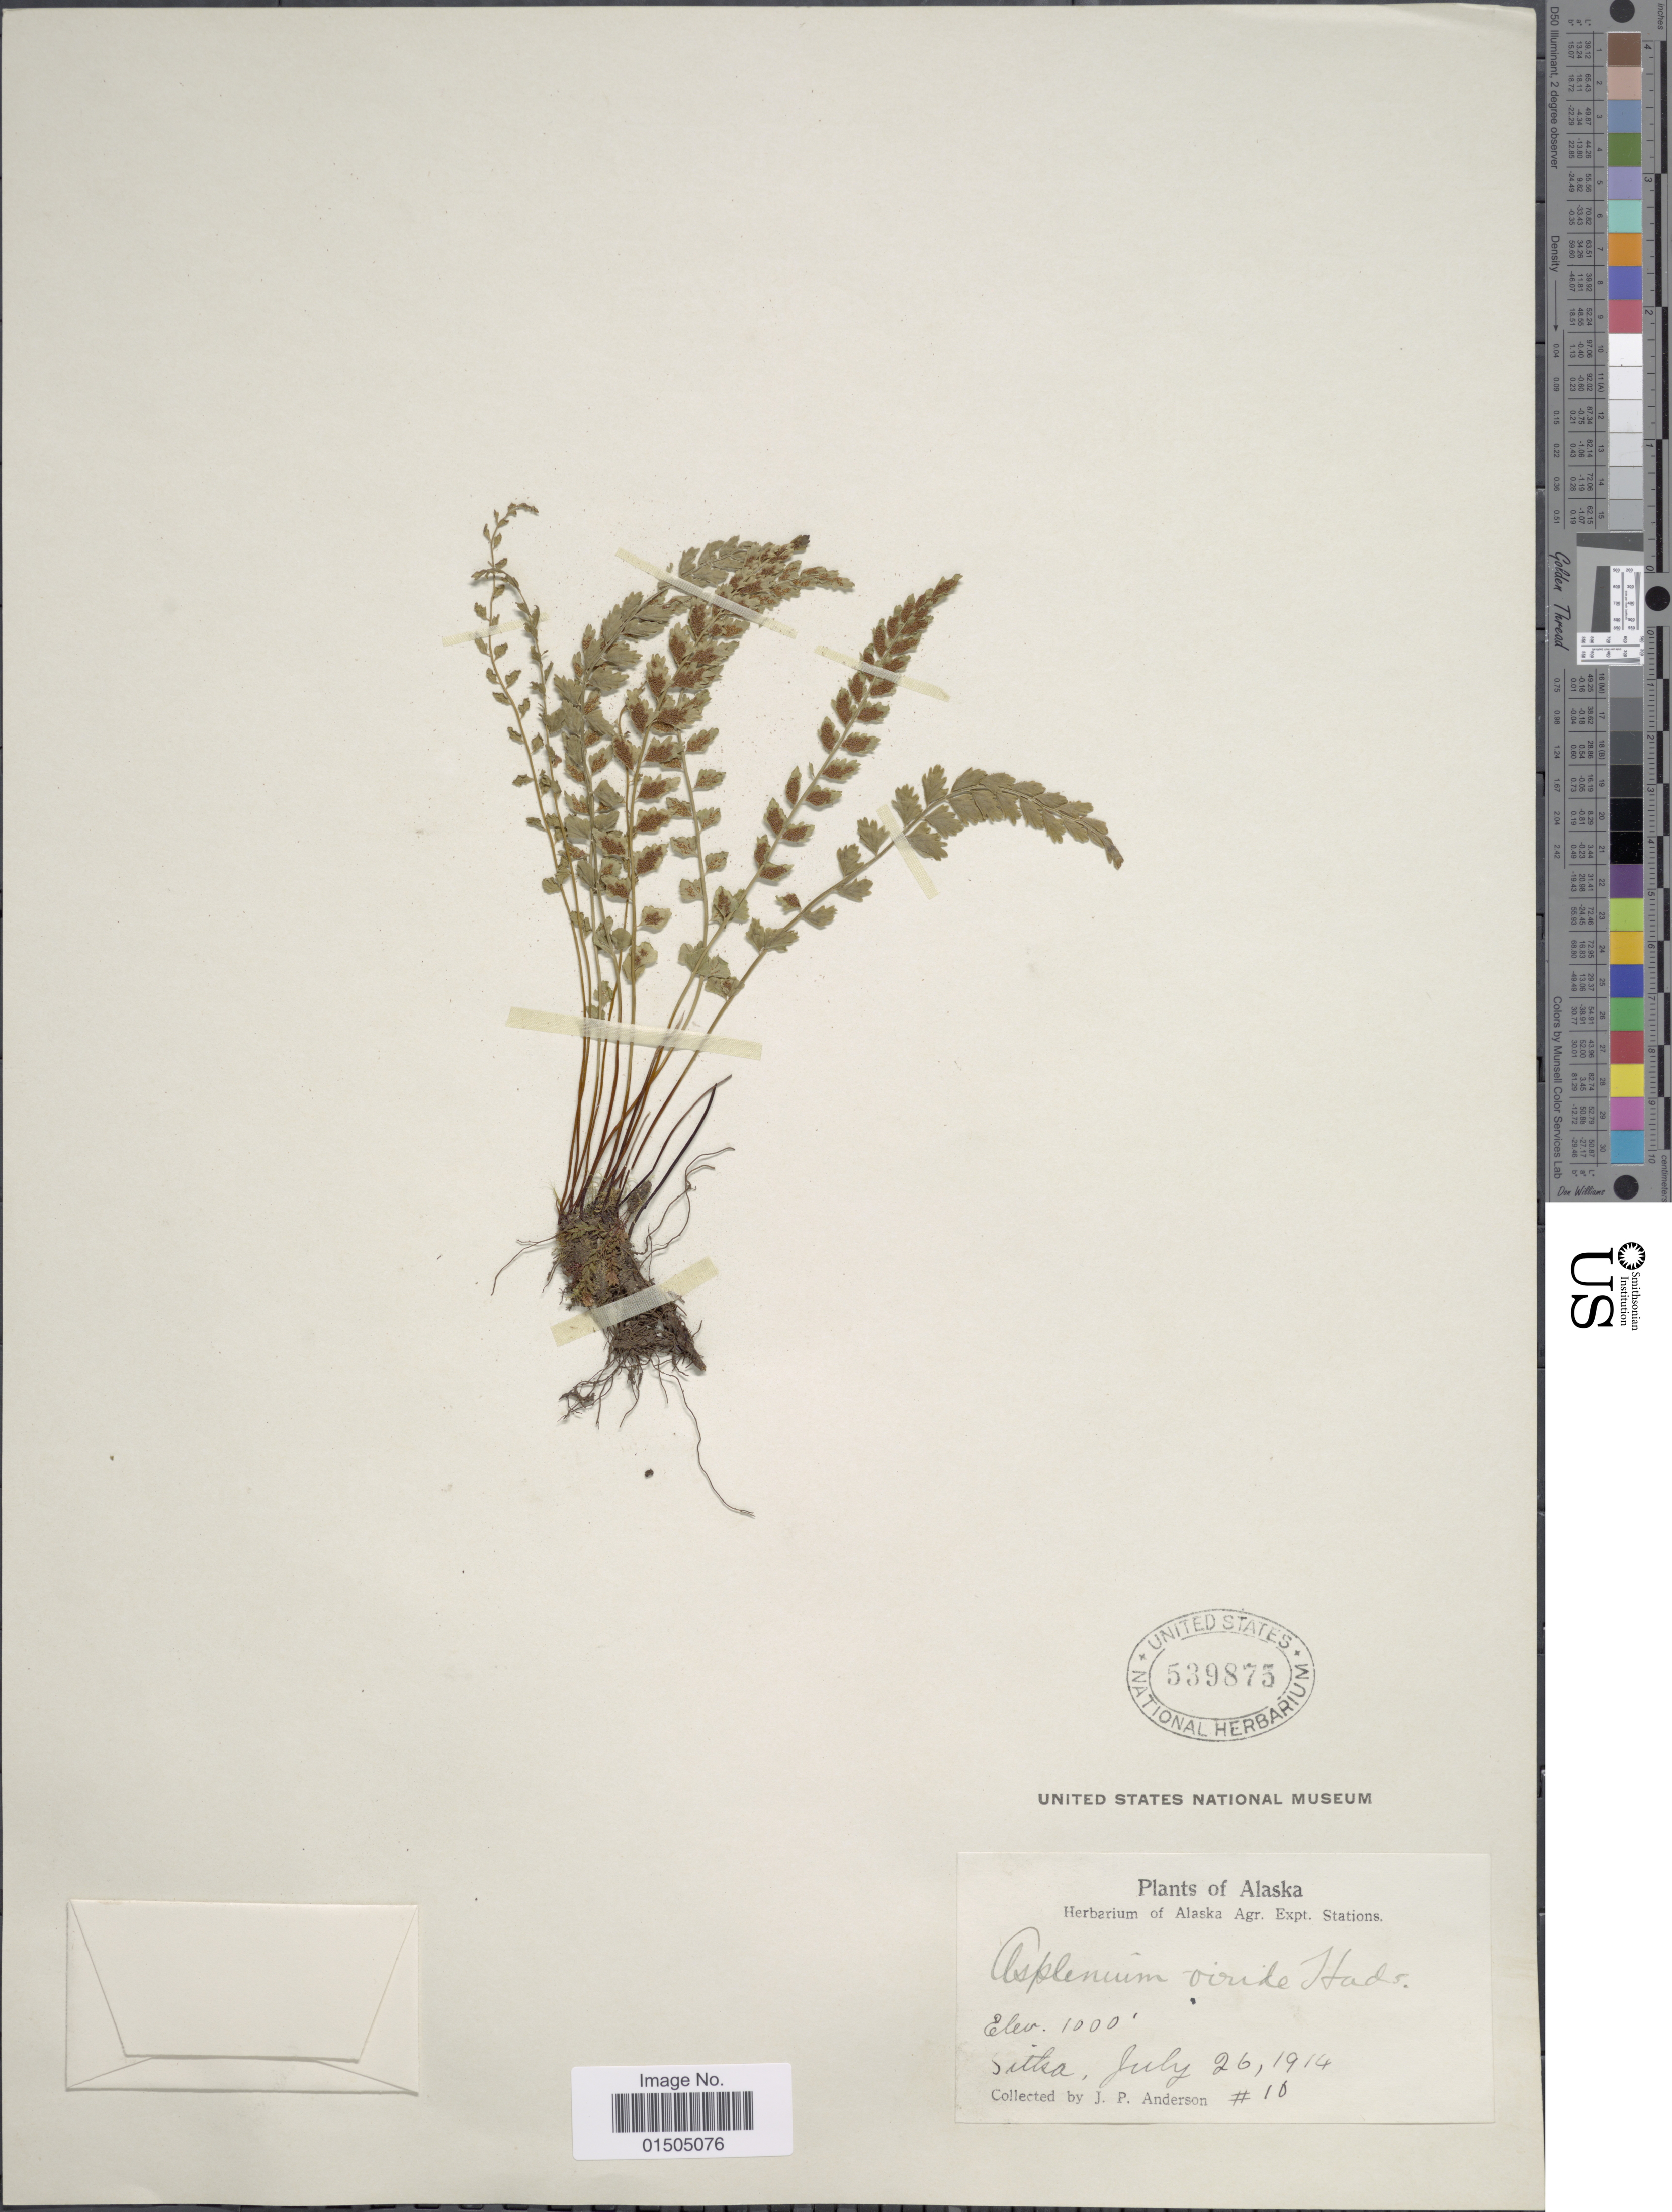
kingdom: Plantae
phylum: Tracheophyta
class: Polypodiopsida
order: Polypodiales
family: Aspleniaceae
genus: Asplenium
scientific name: Asplenium trichomanes-ramosum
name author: L.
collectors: J. P. Anderson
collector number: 10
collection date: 1914-07-26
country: United States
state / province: Alaska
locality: Sitka.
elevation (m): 305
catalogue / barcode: US 539875